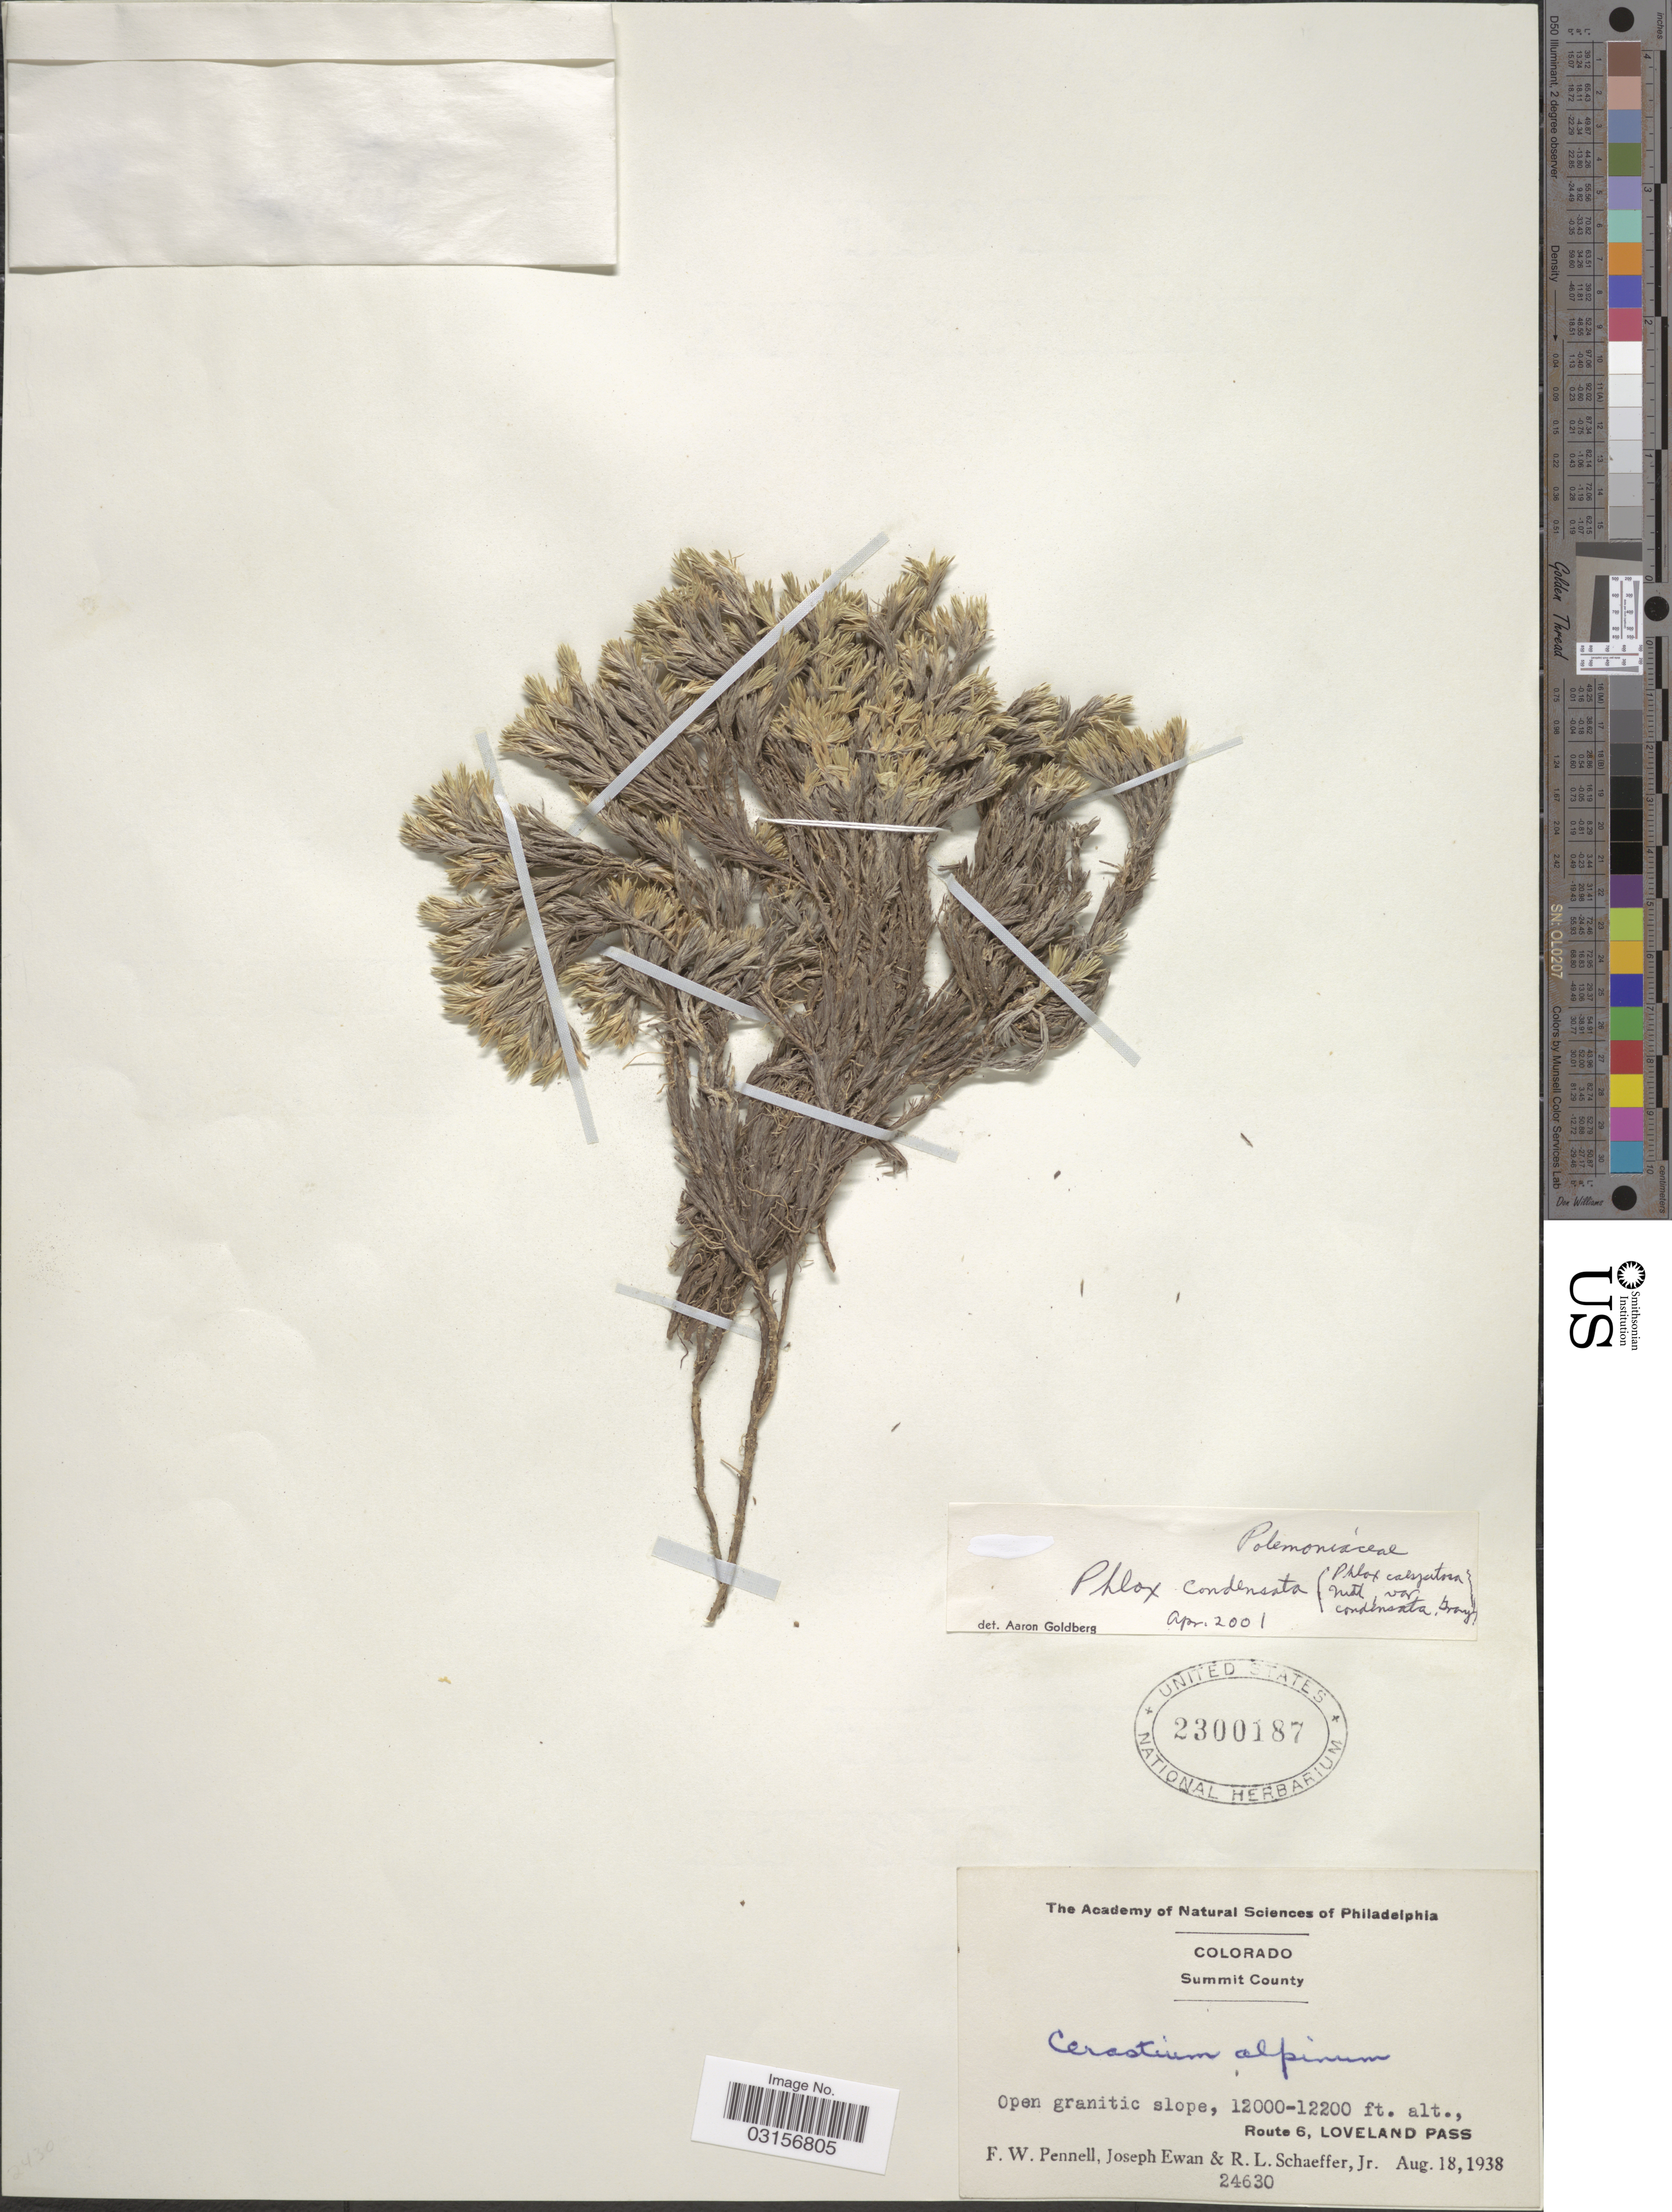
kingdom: Plantae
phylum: Tracheophyta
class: Magnoliopsida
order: Ericales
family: Polemoniaceae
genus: Phlox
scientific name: Phlox condensata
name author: (A. Gray) E.E. Nelson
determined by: Mayfield, M. H.; Ferguson, C. J.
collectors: F. W. Pennell, J. A. Ewan & R. L. Schaeffer Jr.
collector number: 24630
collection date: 1938-08-18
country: United States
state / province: Colorado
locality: Route 6, Loveland Pass, Summit County.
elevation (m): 3658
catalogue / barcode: US 2300187